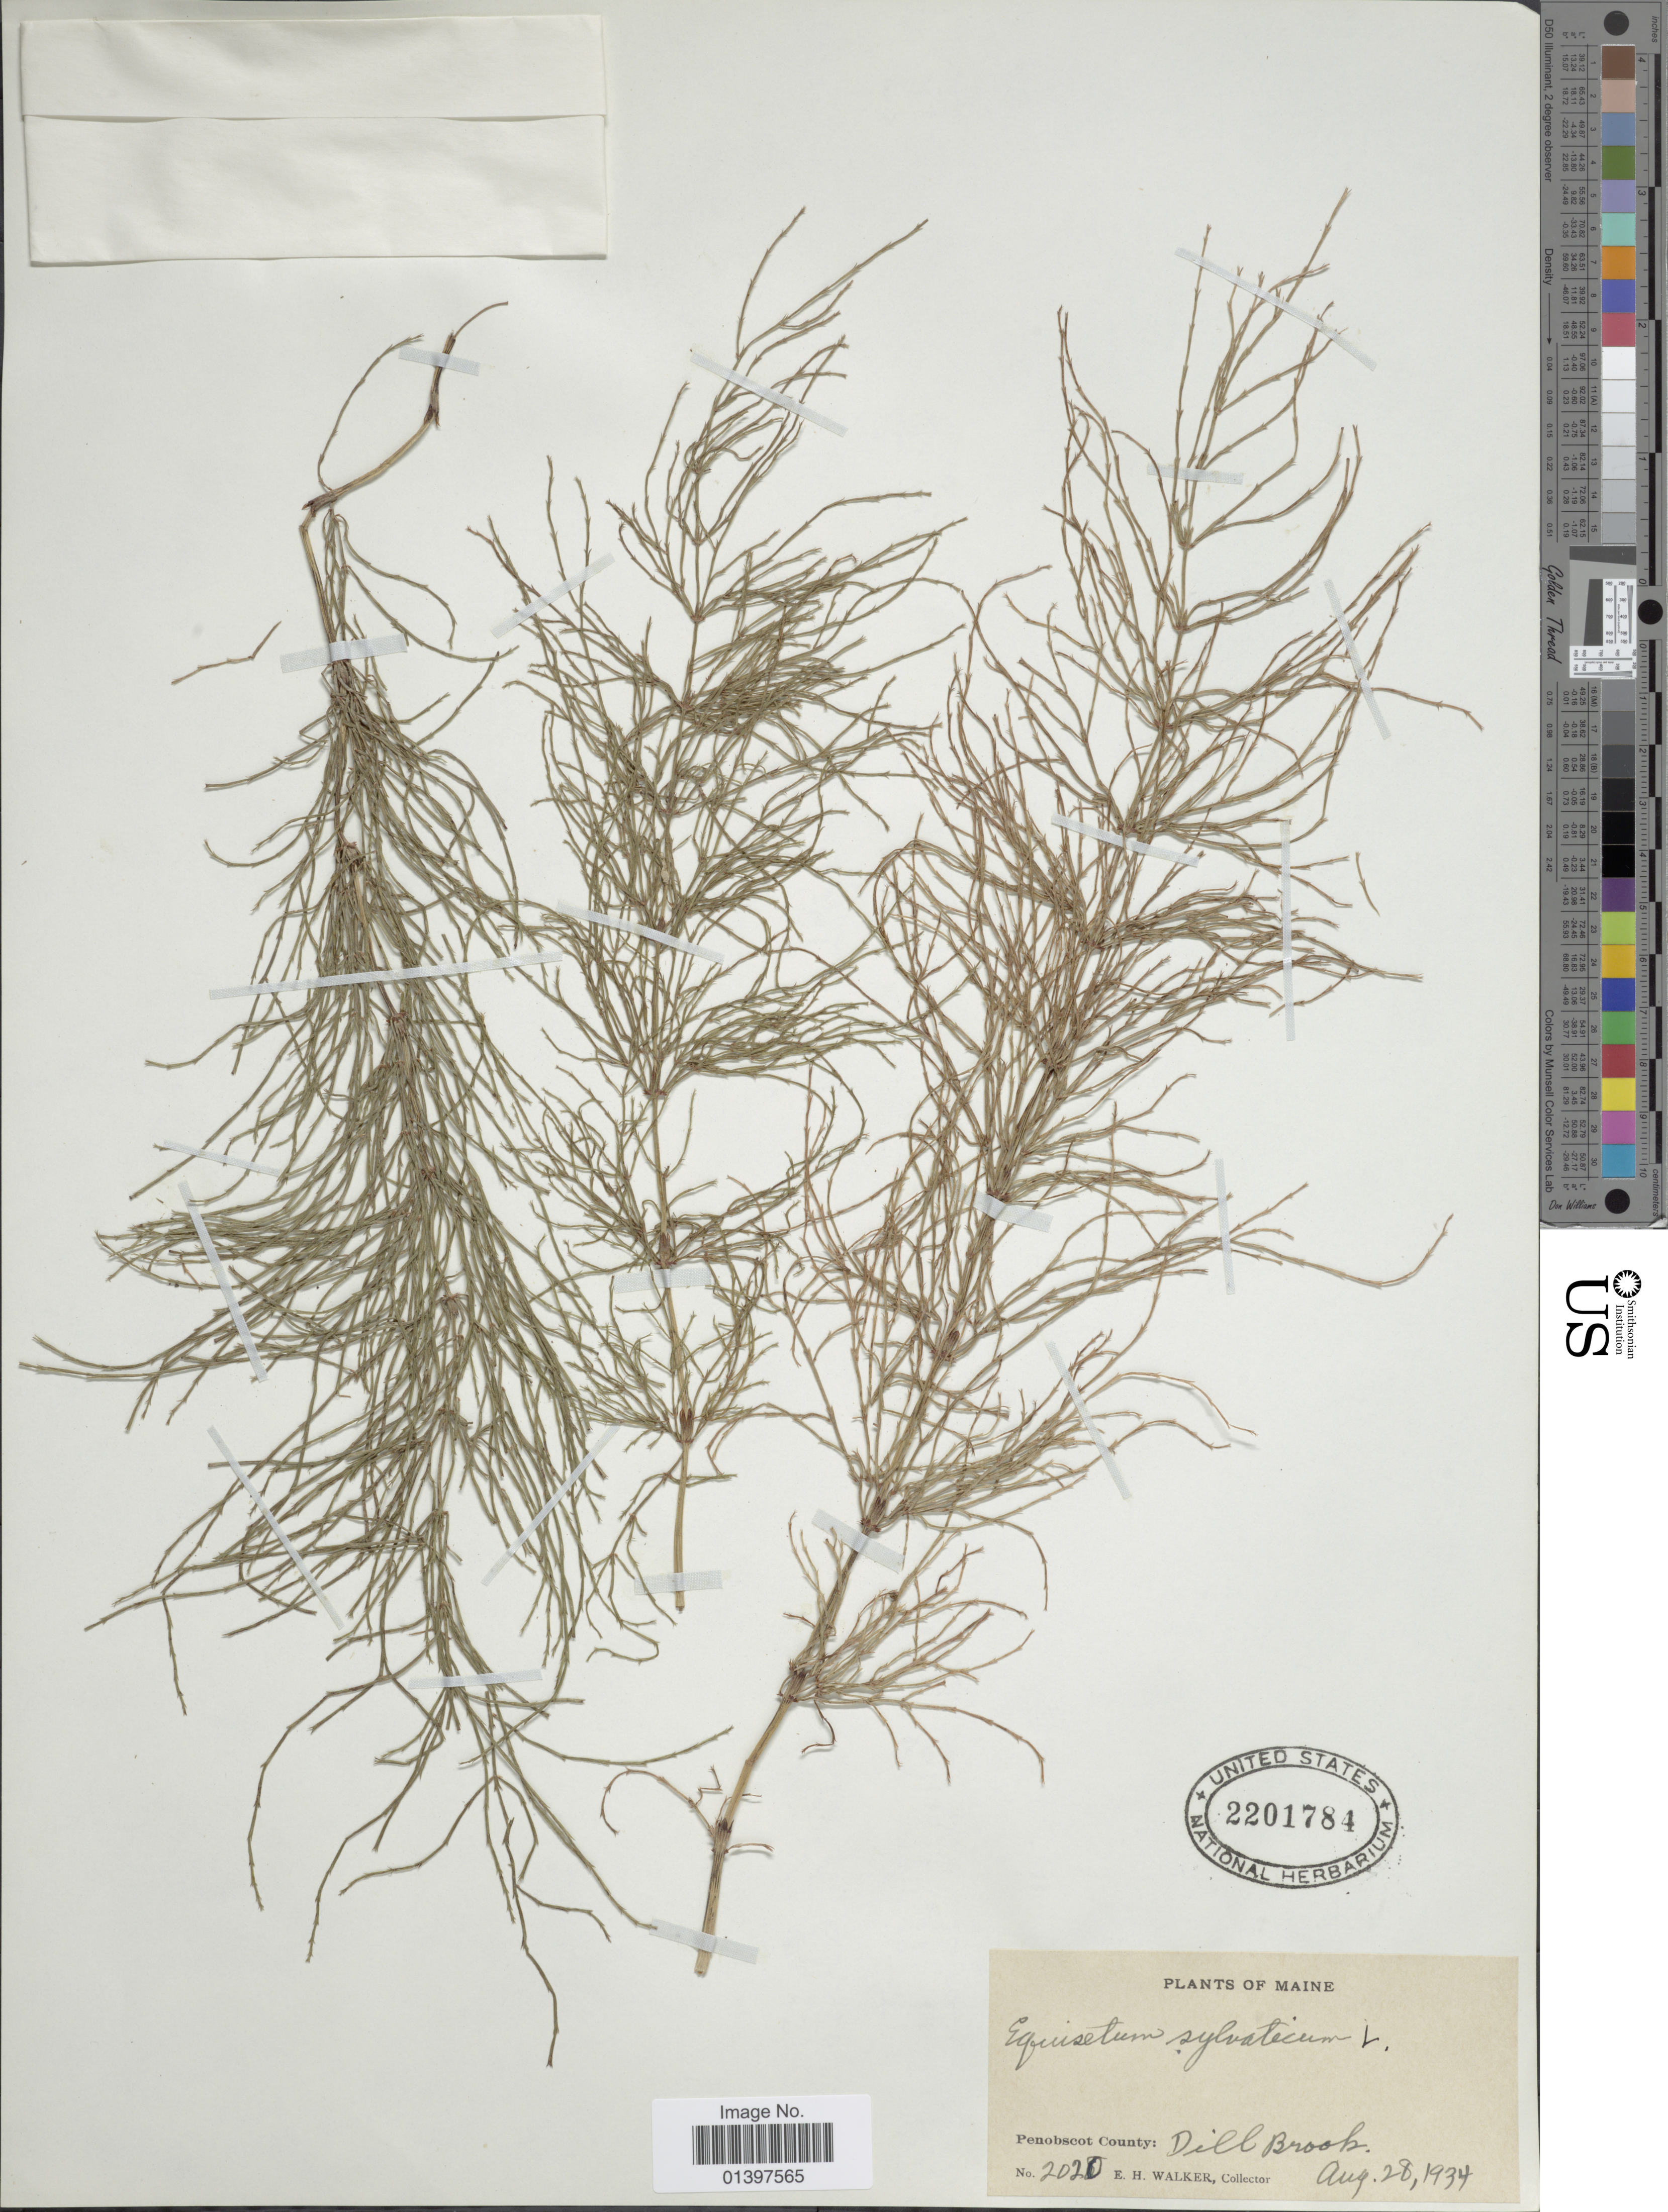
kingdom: Plantae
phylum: Tracheophyta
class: Polypodiopsida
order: Equisetales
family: Equisetaceae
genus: Equisetum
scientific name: Equisetum sylvaticum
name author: L.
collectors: E. H. Walker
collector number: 2020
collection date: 1937-08-28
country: United States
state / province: Maine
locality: Penobscot County: Dill Brook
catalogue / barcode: US 2201784